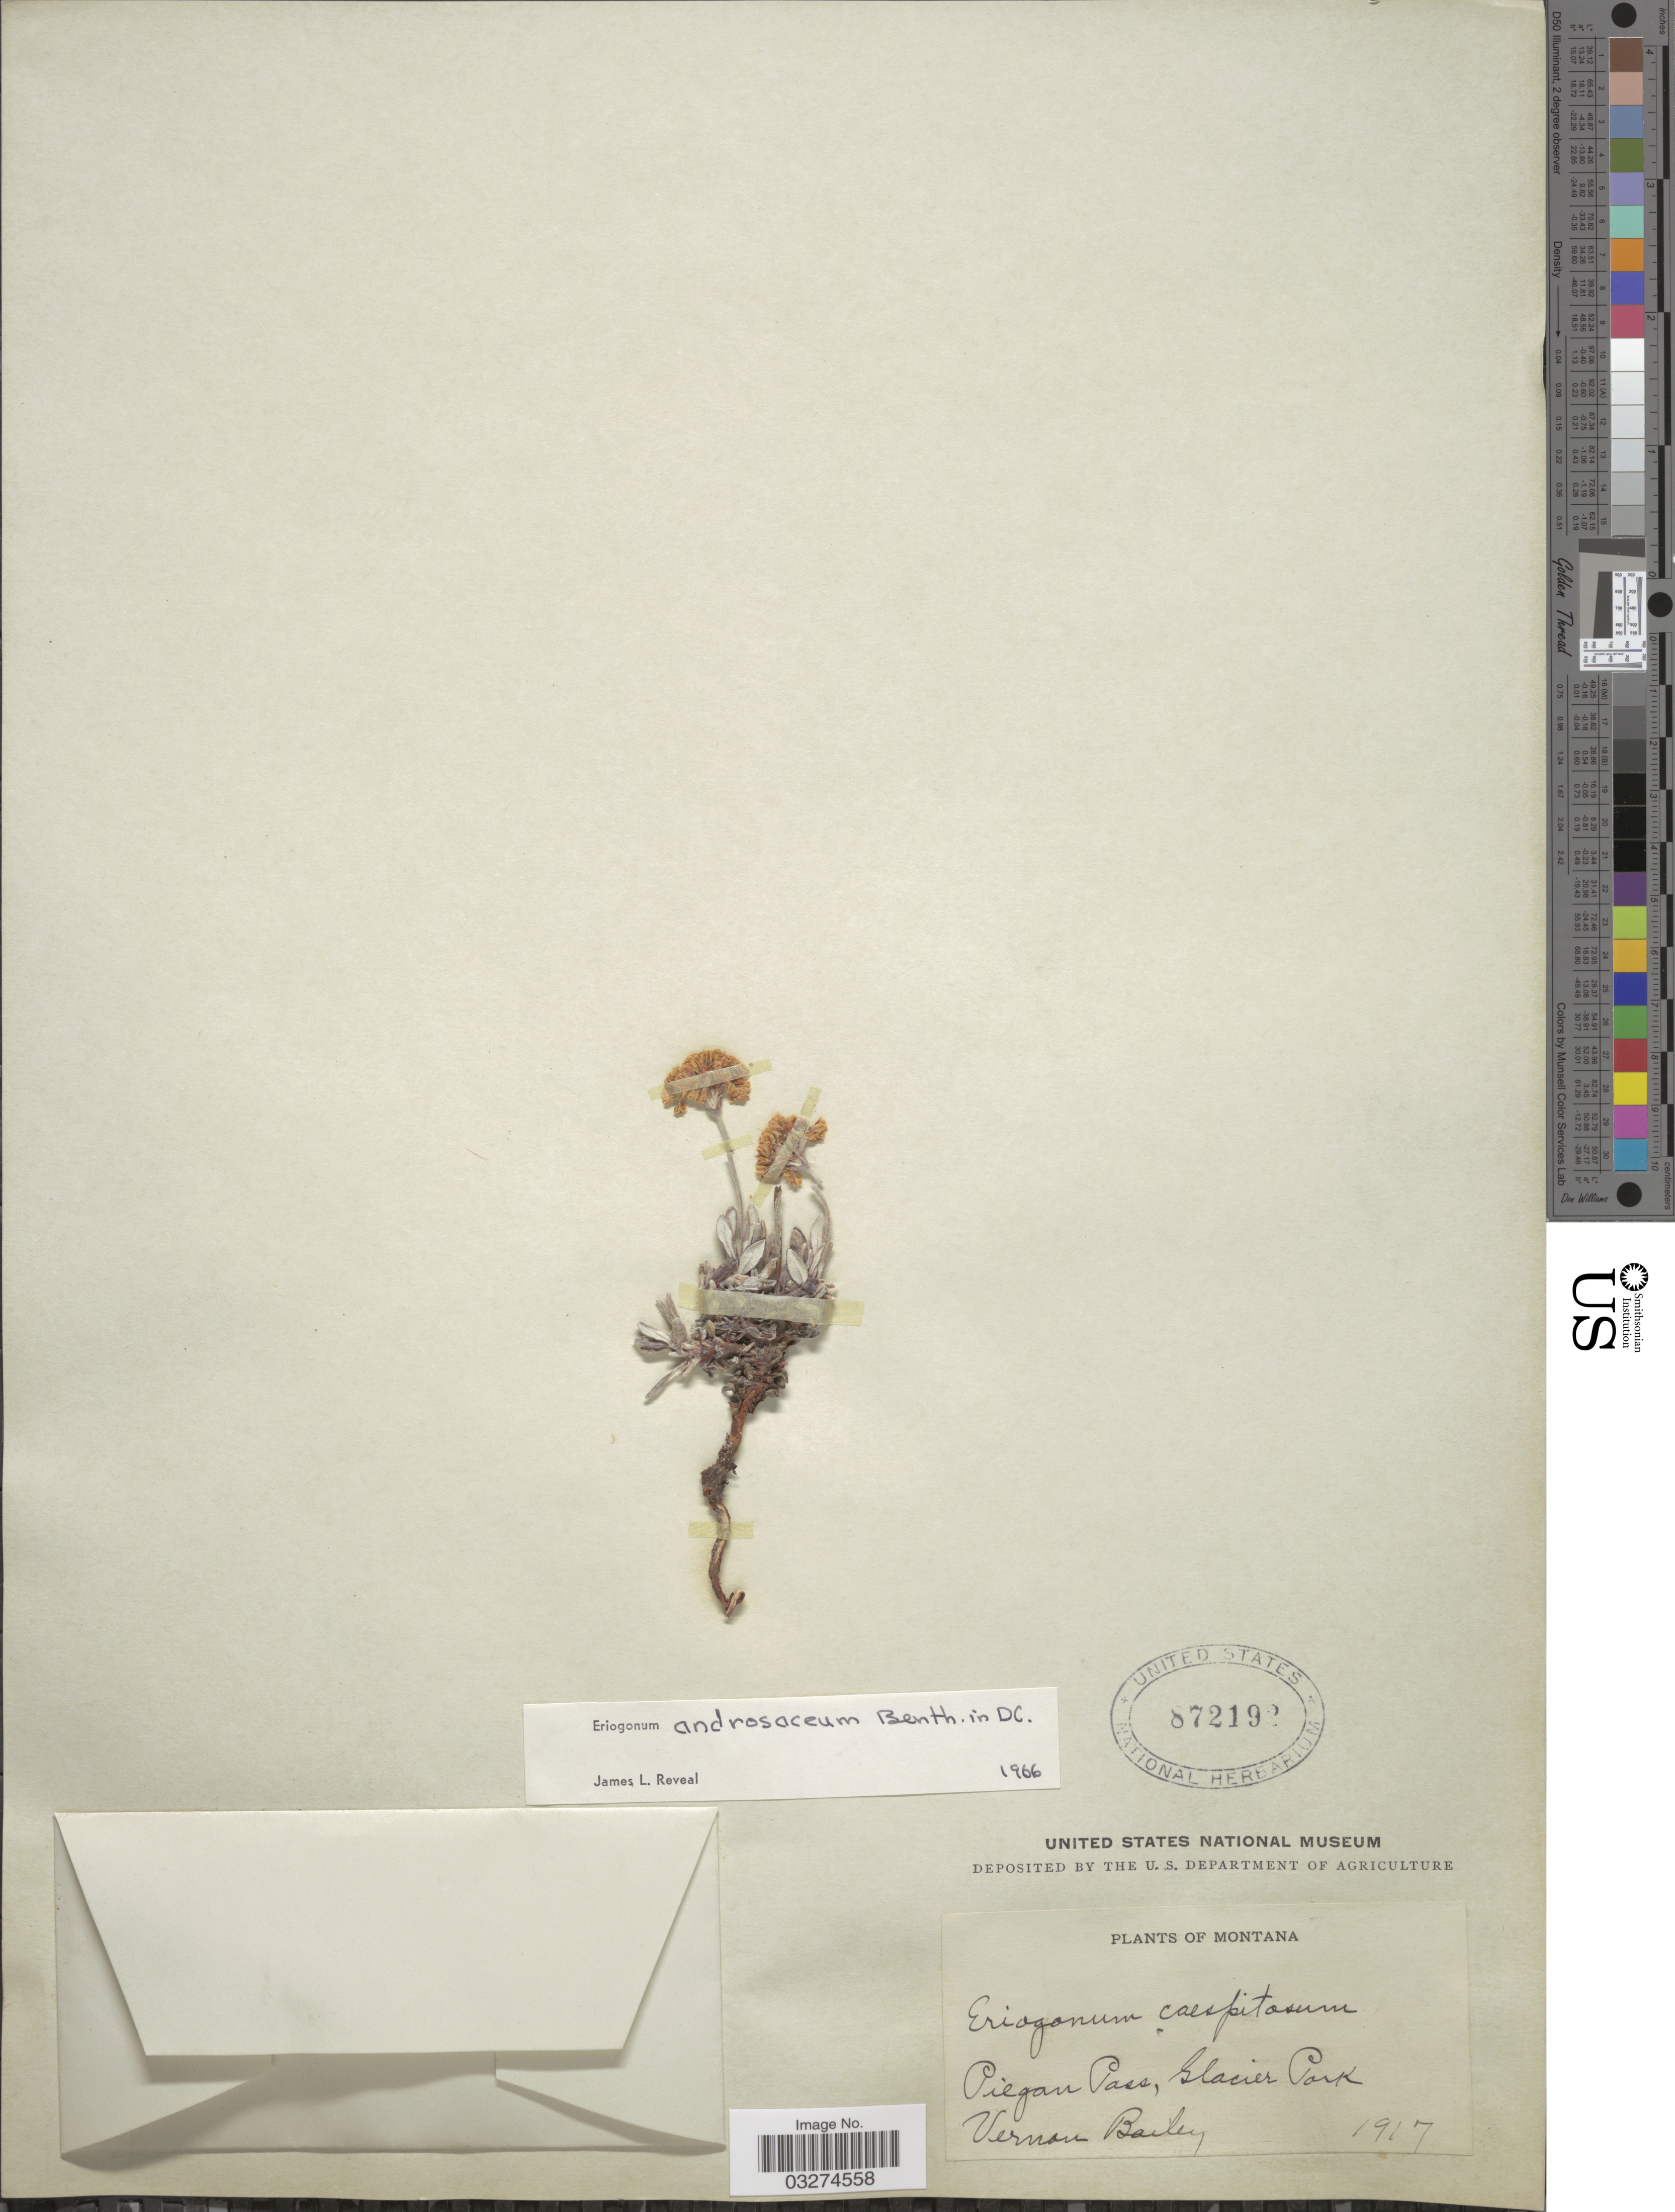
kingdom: Plantae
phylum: Tracheophyta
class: Magnoliopsida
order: Caryophyllales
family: Polygonaceae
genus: Eriogonum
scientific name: Eriogonum androsaceum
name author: Benth.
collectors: V. O. Bailey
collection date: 1917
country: United States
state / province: Montana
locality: Piegan Pass, Glacier Park.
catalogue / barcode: US 872192